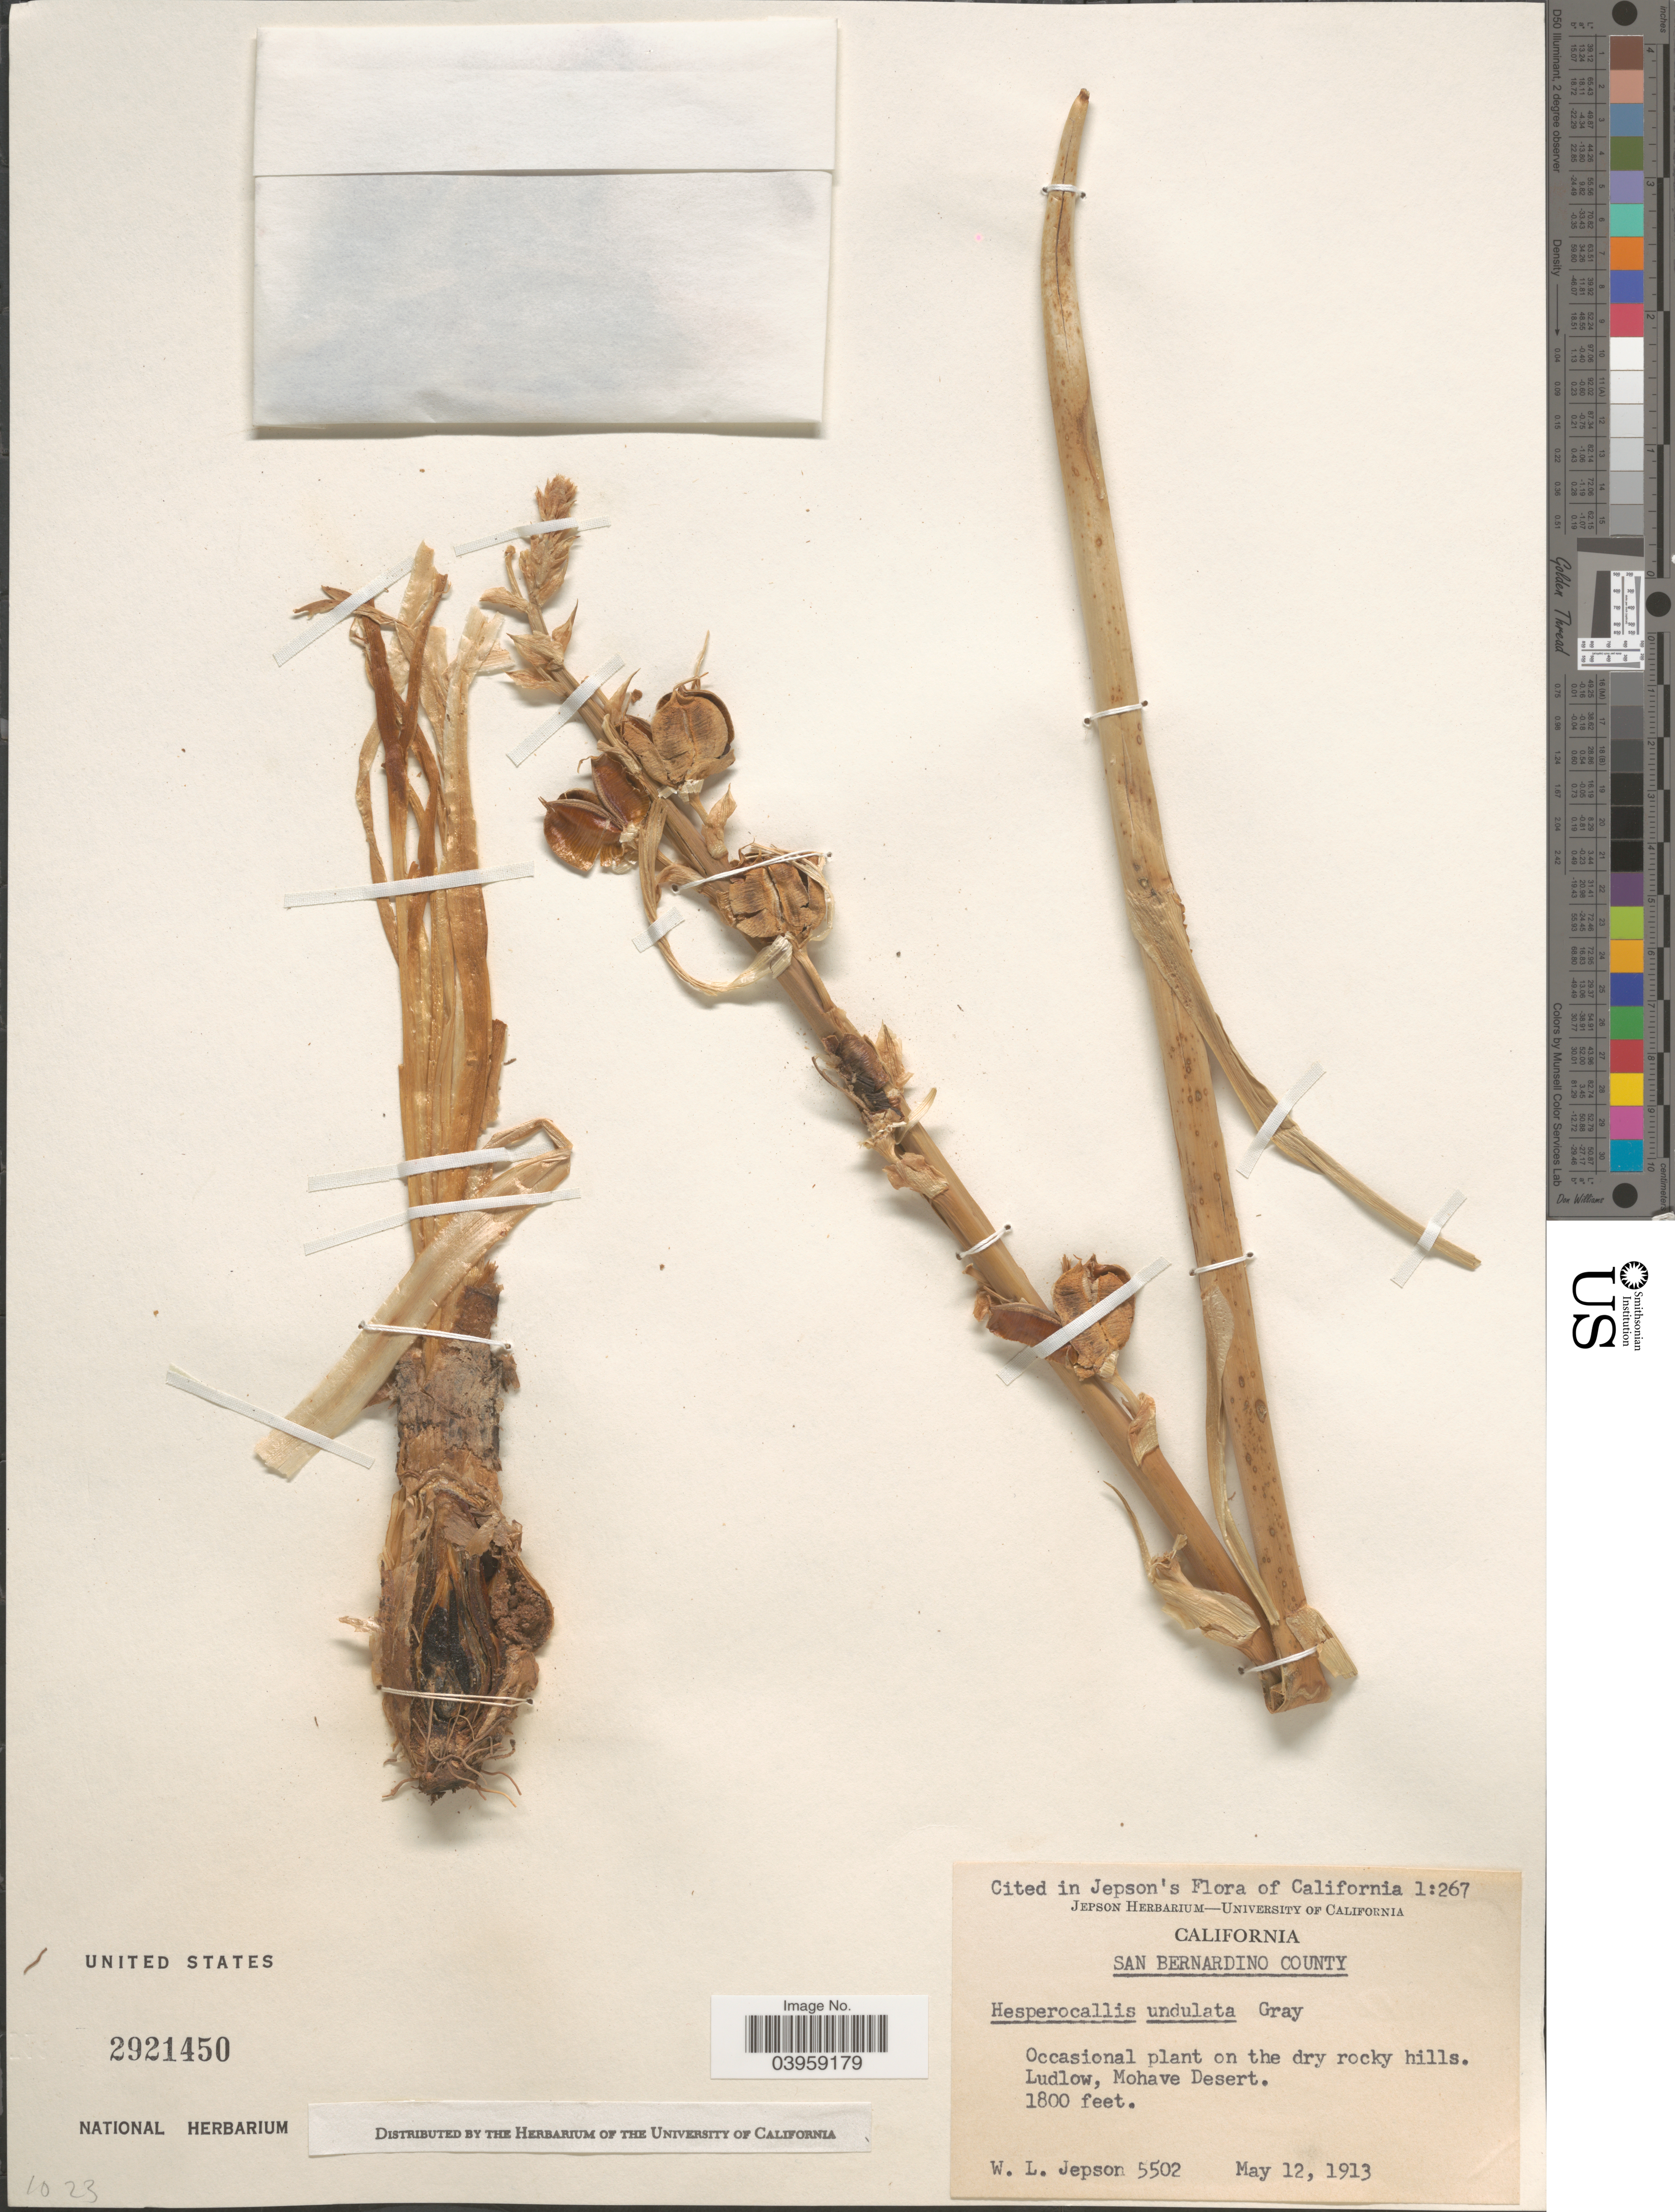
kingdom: Plantae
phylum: Tracheophyta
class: Liliopsida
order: Asparagales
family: Asparagaceae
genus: Hesperocallis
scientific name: Hesperocallis undulata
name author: A. Gray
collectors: W. L. Jepson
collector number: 5502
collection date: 1913-05-12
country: United States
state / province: California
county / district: San Bernardino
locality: San Bernardino County. Ludlow, Mohave Desert.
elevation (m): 549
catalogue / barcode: US 2921450